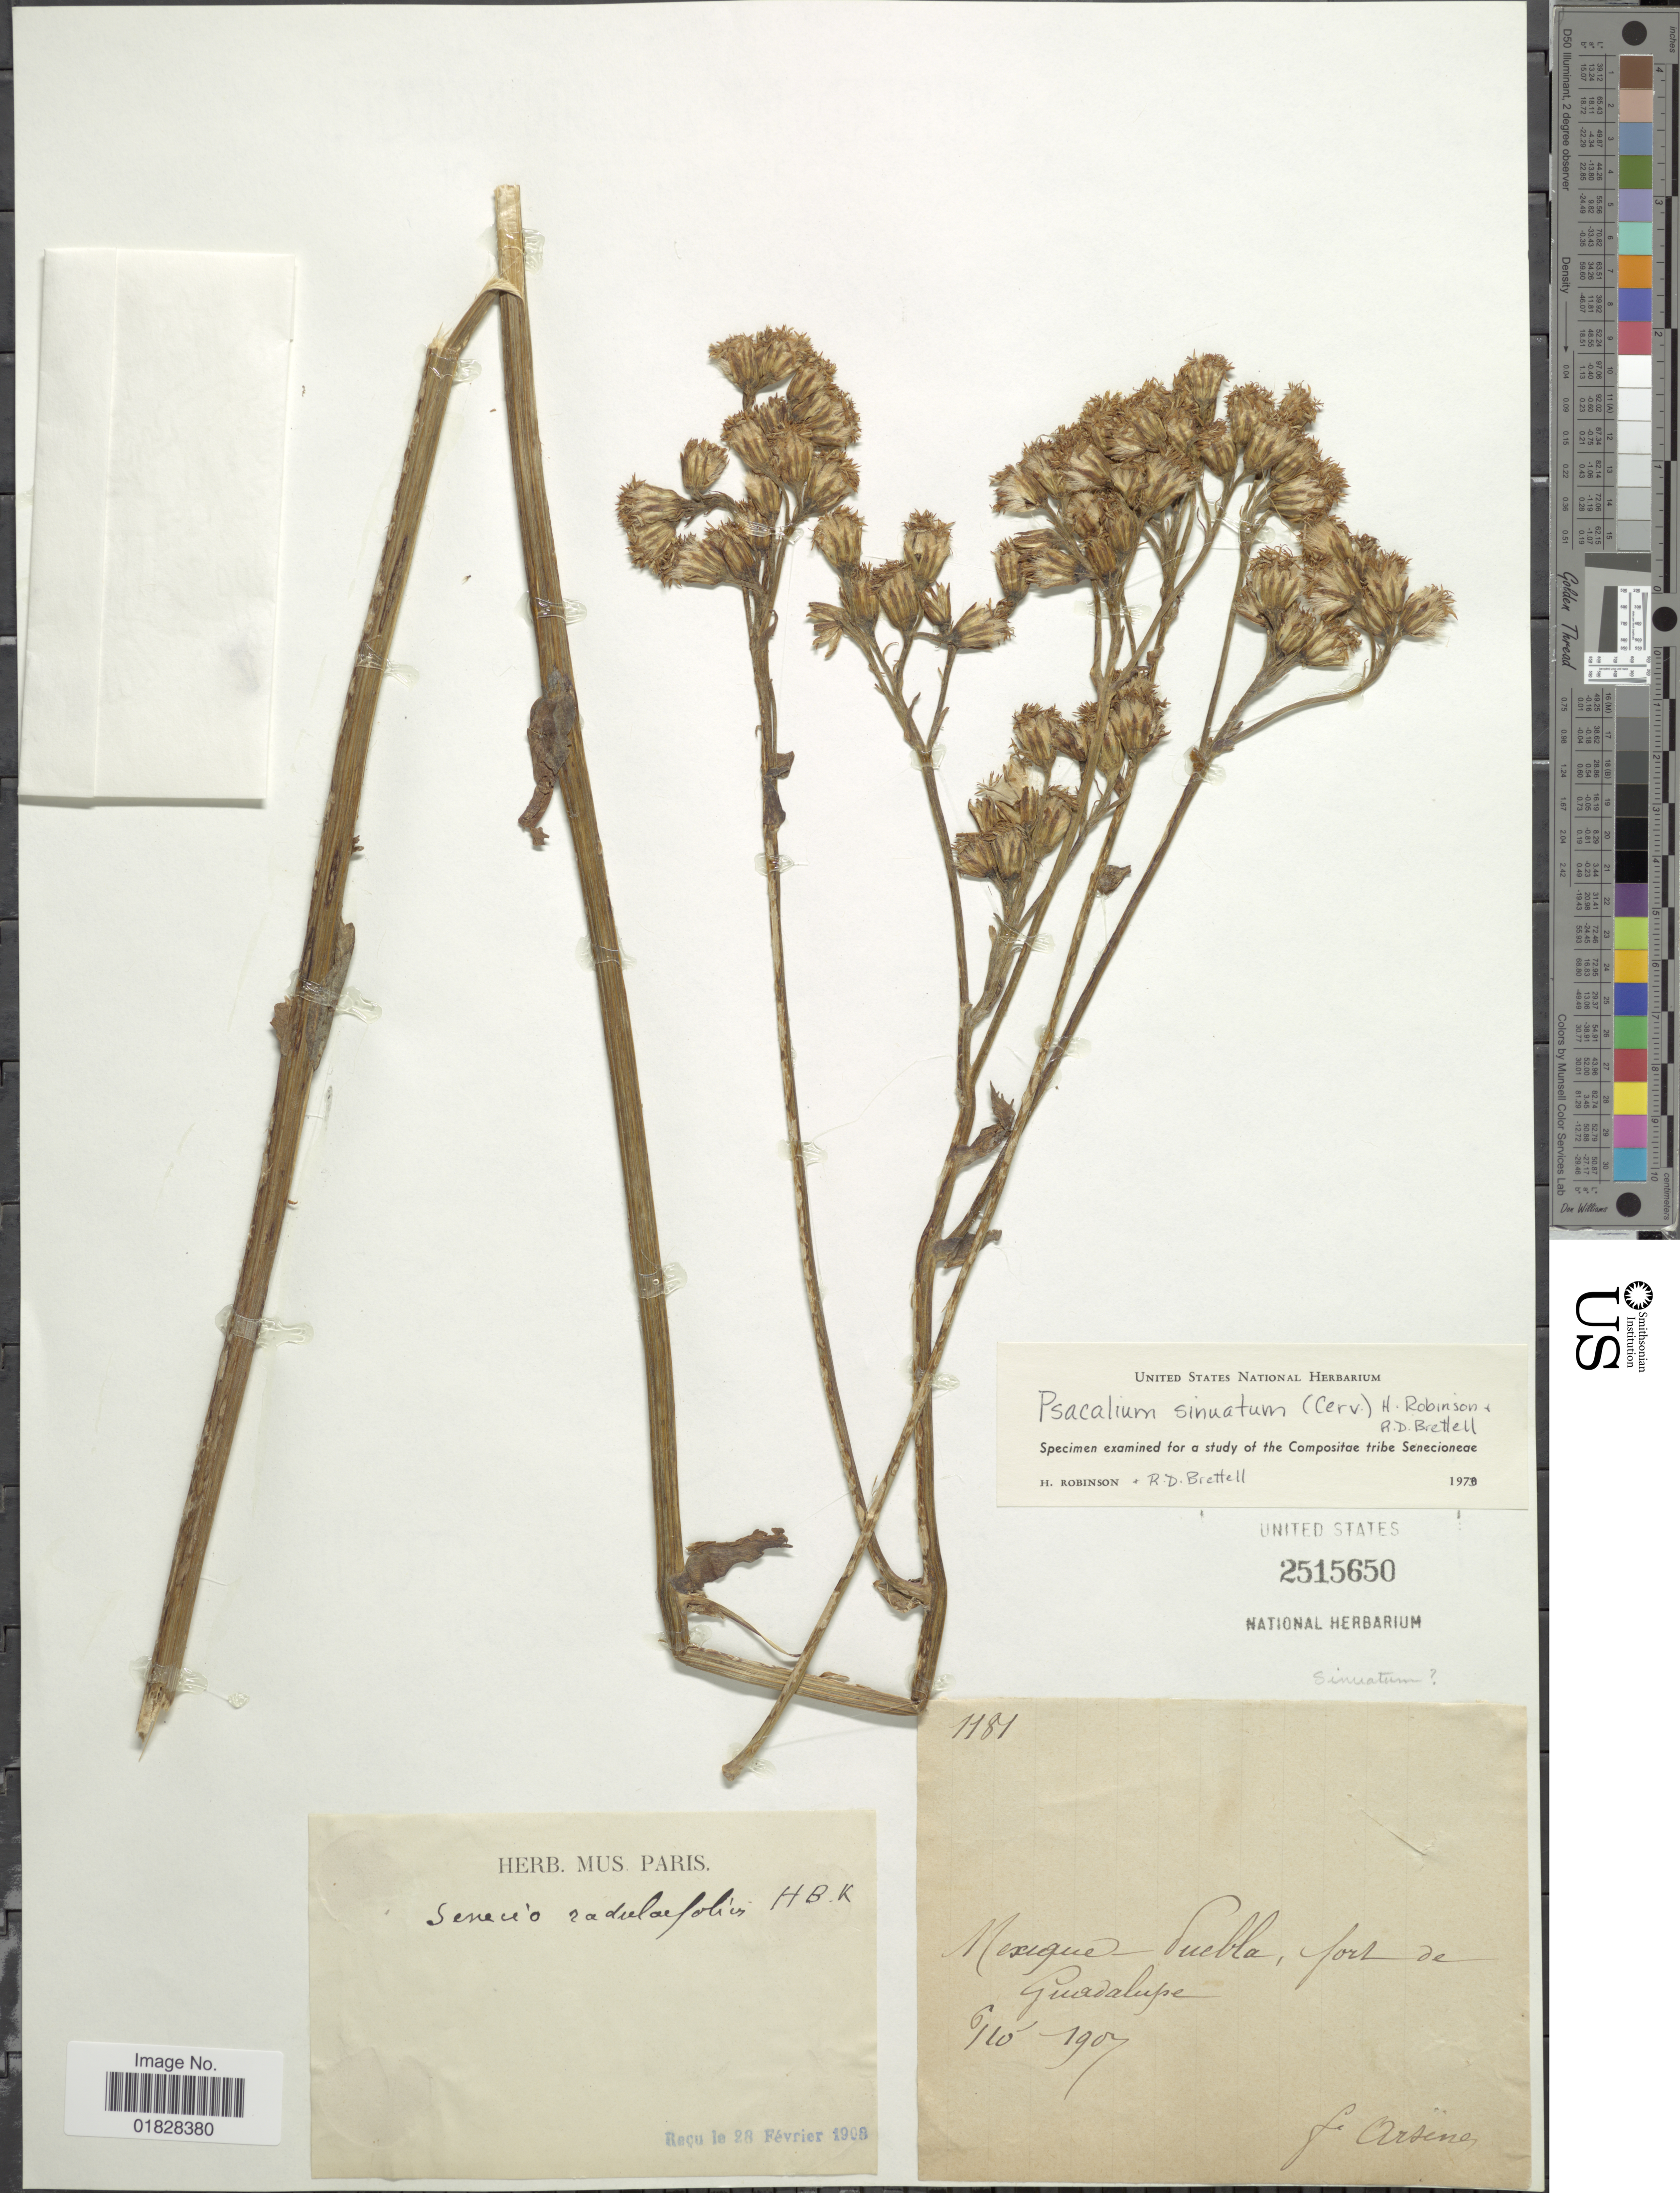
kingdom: Plantae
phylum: Tracheophyta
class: Magnoliopsida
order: Asterales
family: Asteraceae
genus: Psacalium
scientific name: Psacalium sinuatum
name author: (Cerv.) H. Rob. & Brettell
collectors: F. Arsène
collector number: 1181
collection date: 1907-10-06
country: Mexico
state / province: Puebla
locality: Mexique - Puebla, port de Guadalupe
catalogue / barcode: US 2515650